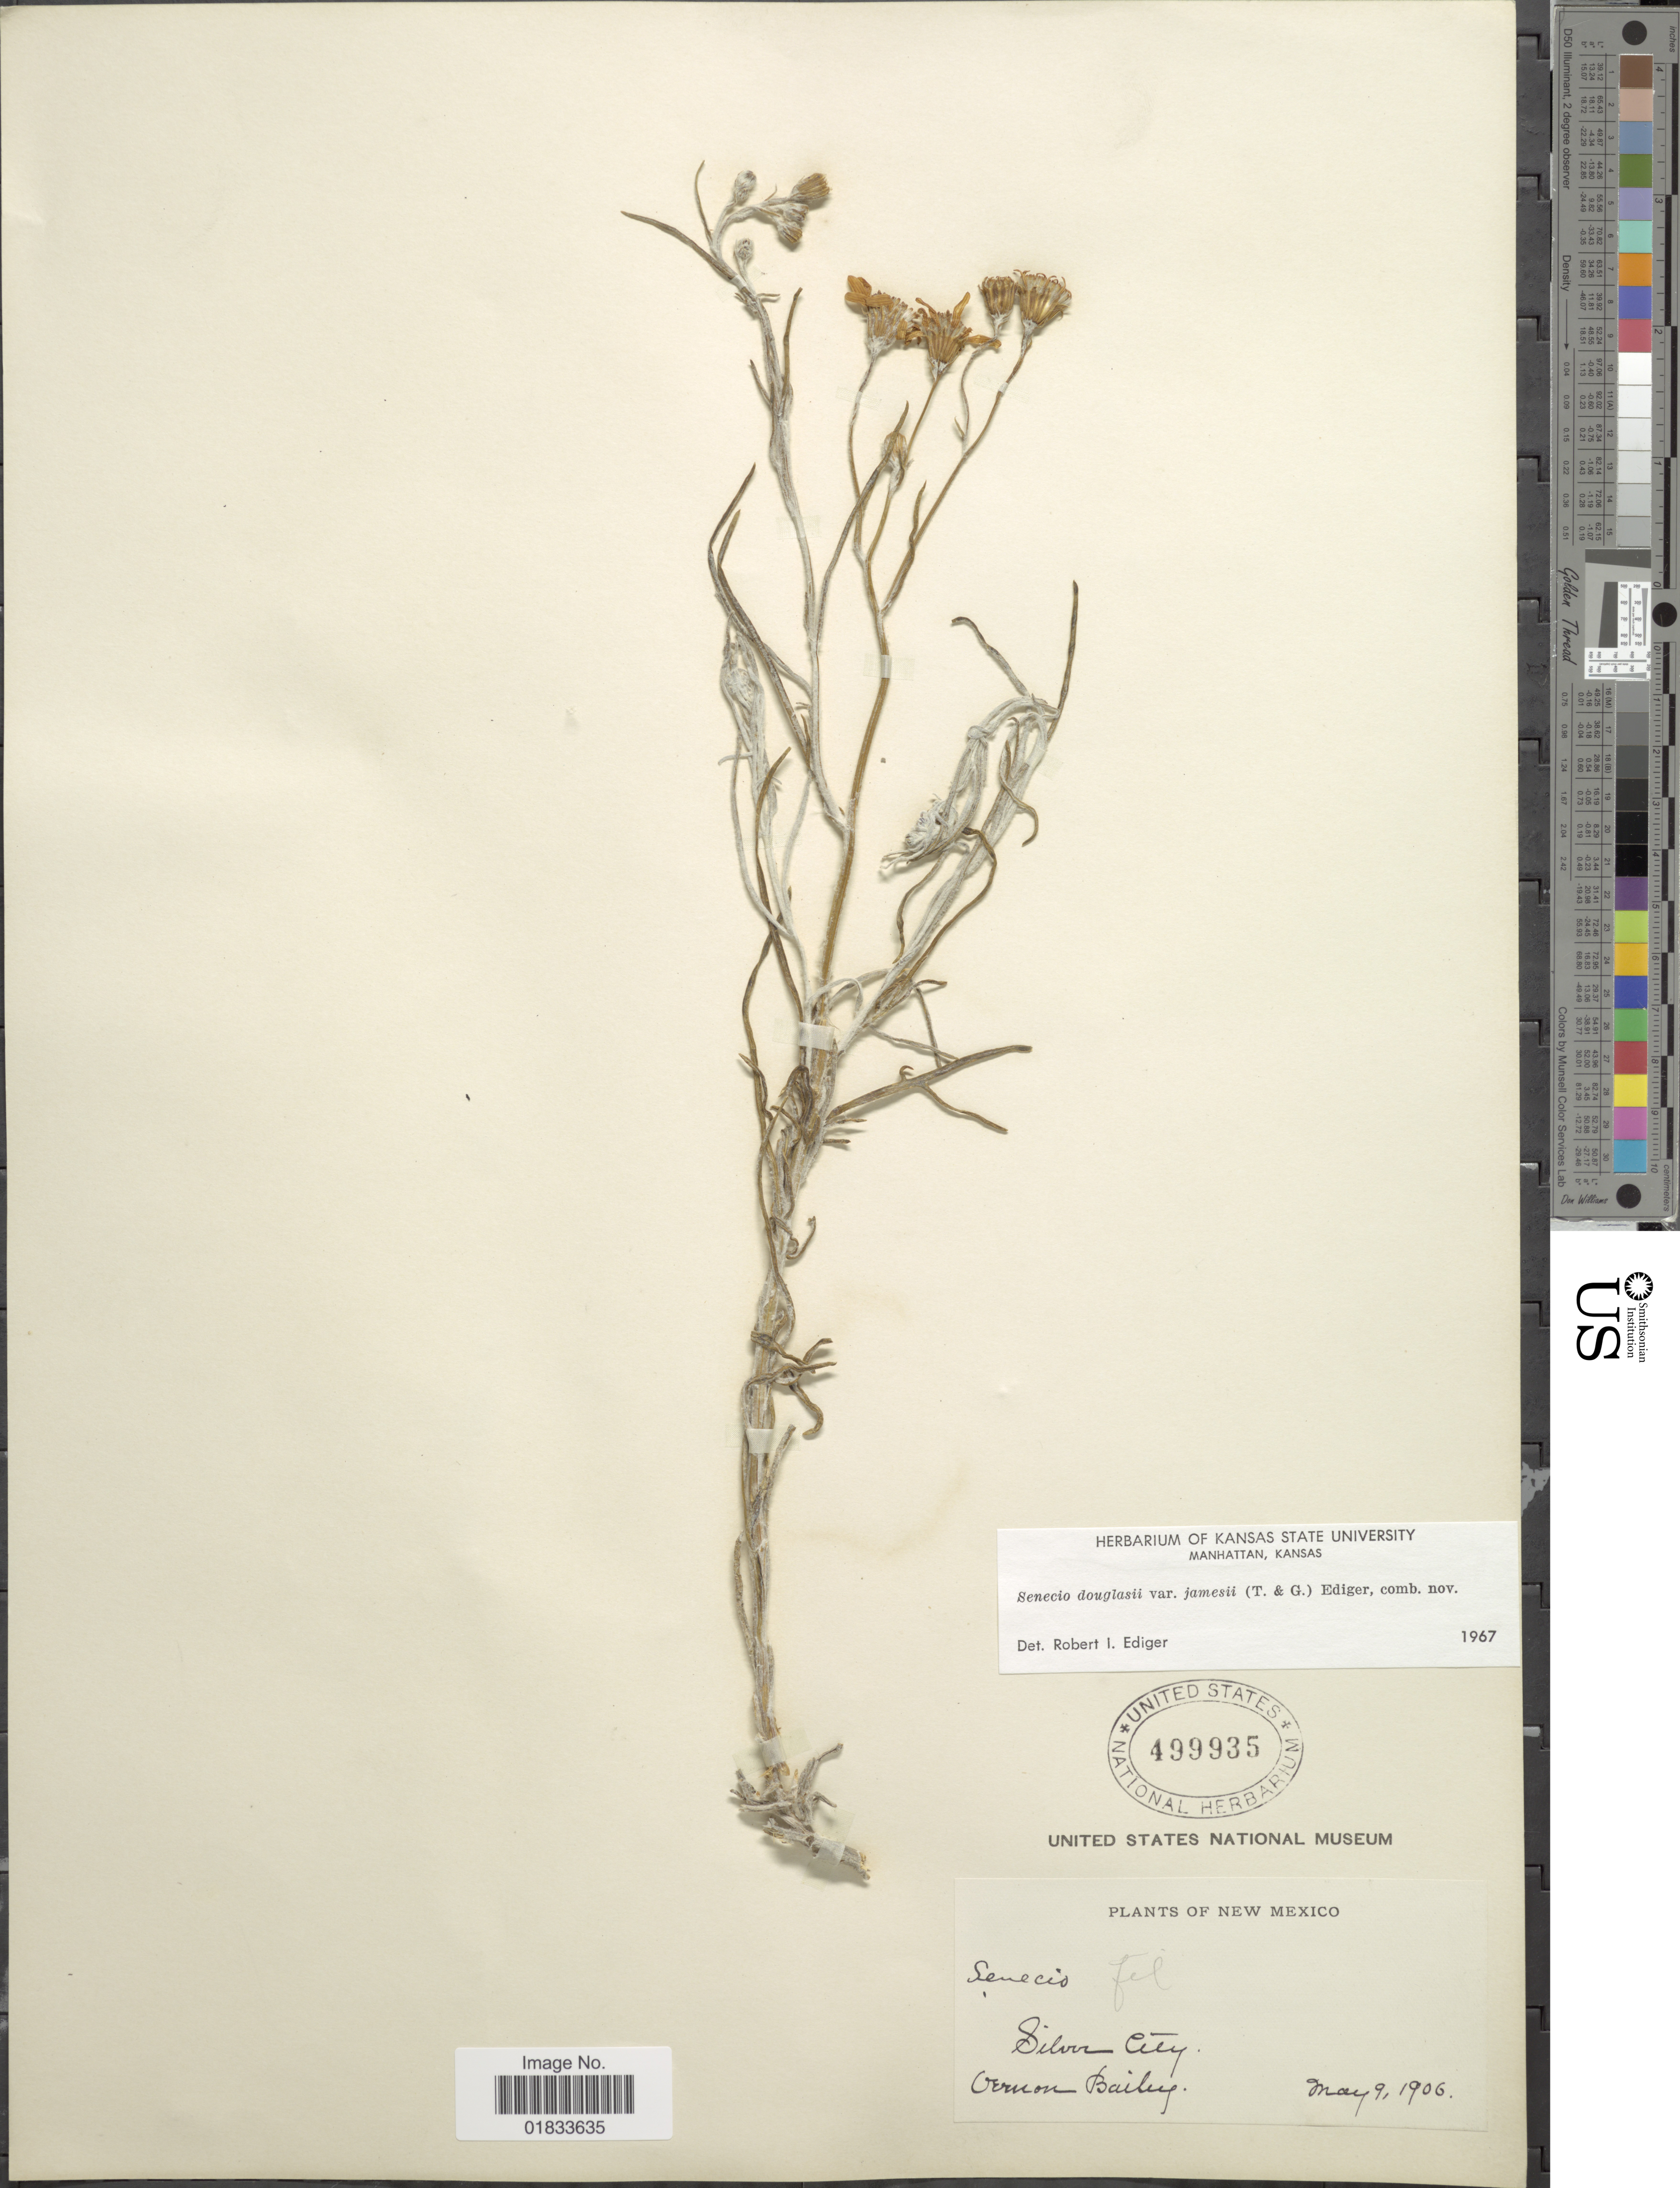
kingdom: Plantae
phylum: Tracheophyta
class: Magnoliopsida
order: Asterales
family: Asteraceae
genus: Senecio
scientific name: Senecio flaccidus var. flaccidus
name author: Less.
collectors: V. O. Bailey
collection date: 1906-05-09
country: United States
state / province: New Mexico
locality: Silver City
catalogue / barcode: US 499935